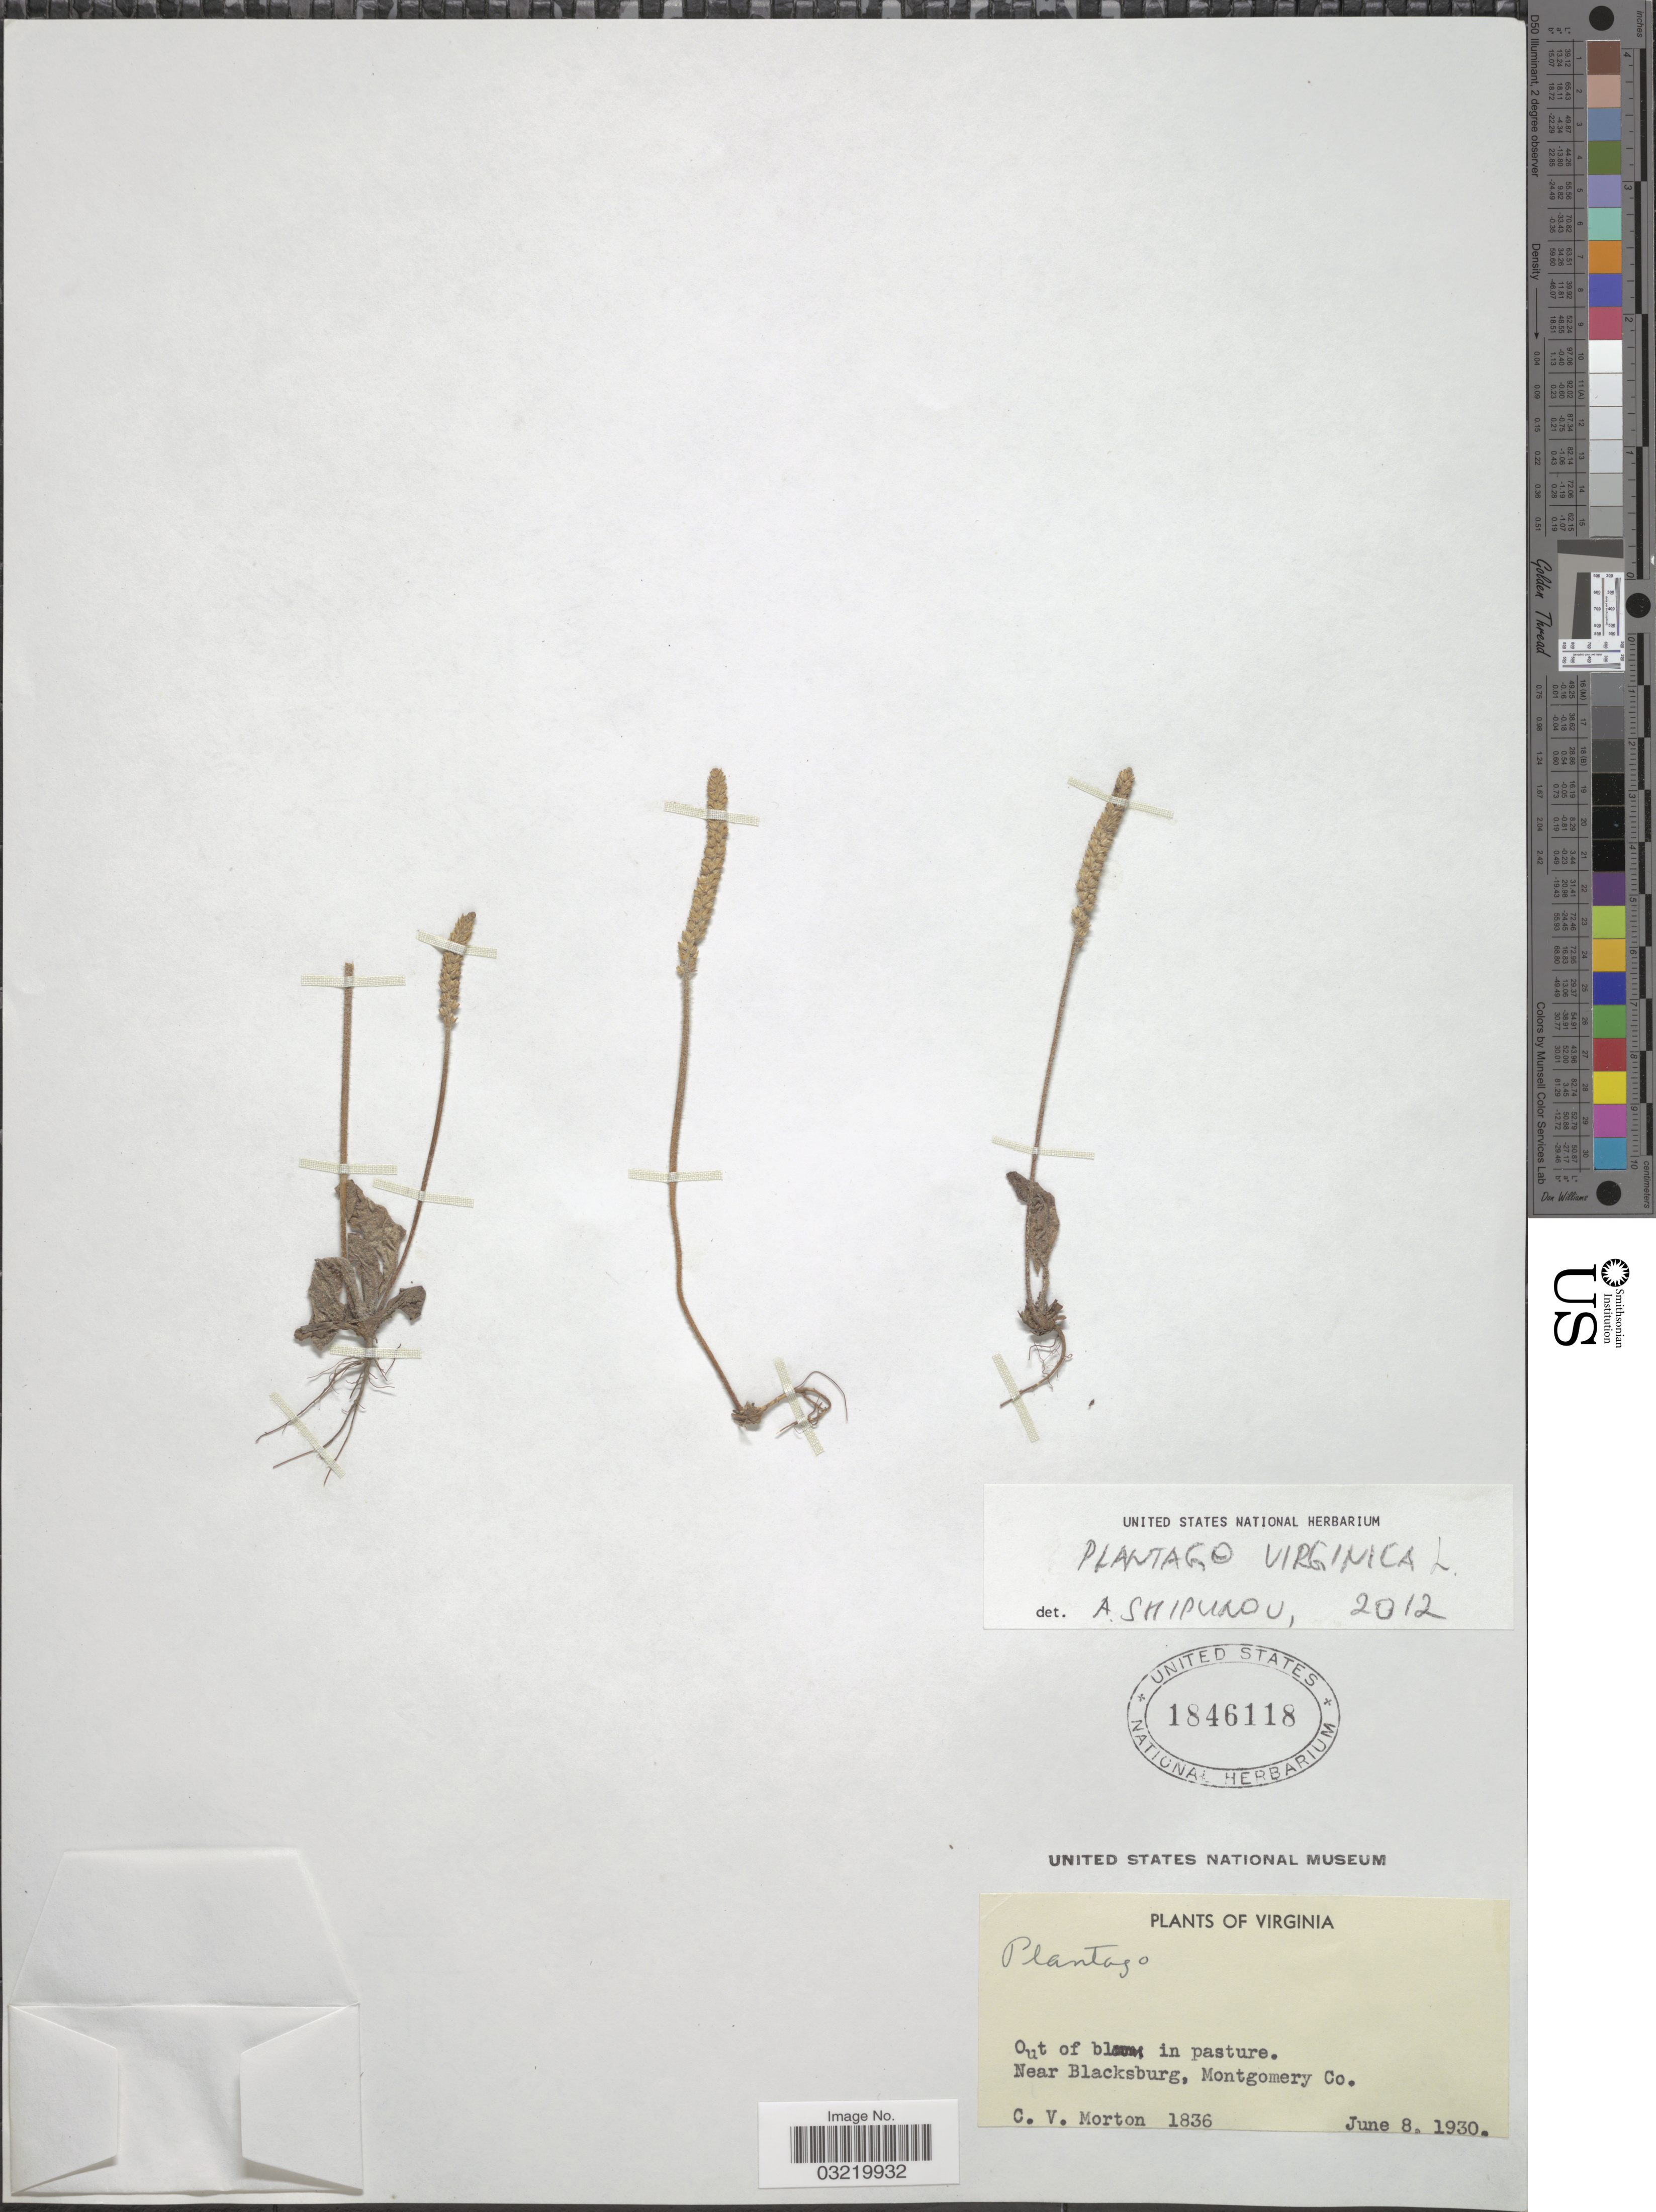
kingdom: Plantae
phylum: Tracheophyta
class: Magnoliopsida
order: Lamiales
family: Plantaginaceae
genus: Plantago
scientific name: Plantago virginica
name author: L.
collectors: C. V. Morton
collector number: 1836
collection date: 1930-06-08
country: United States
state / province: Virginia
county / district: Montgomery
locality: Near Blacksburg, Montgomery Co.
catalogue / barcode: US 1846118